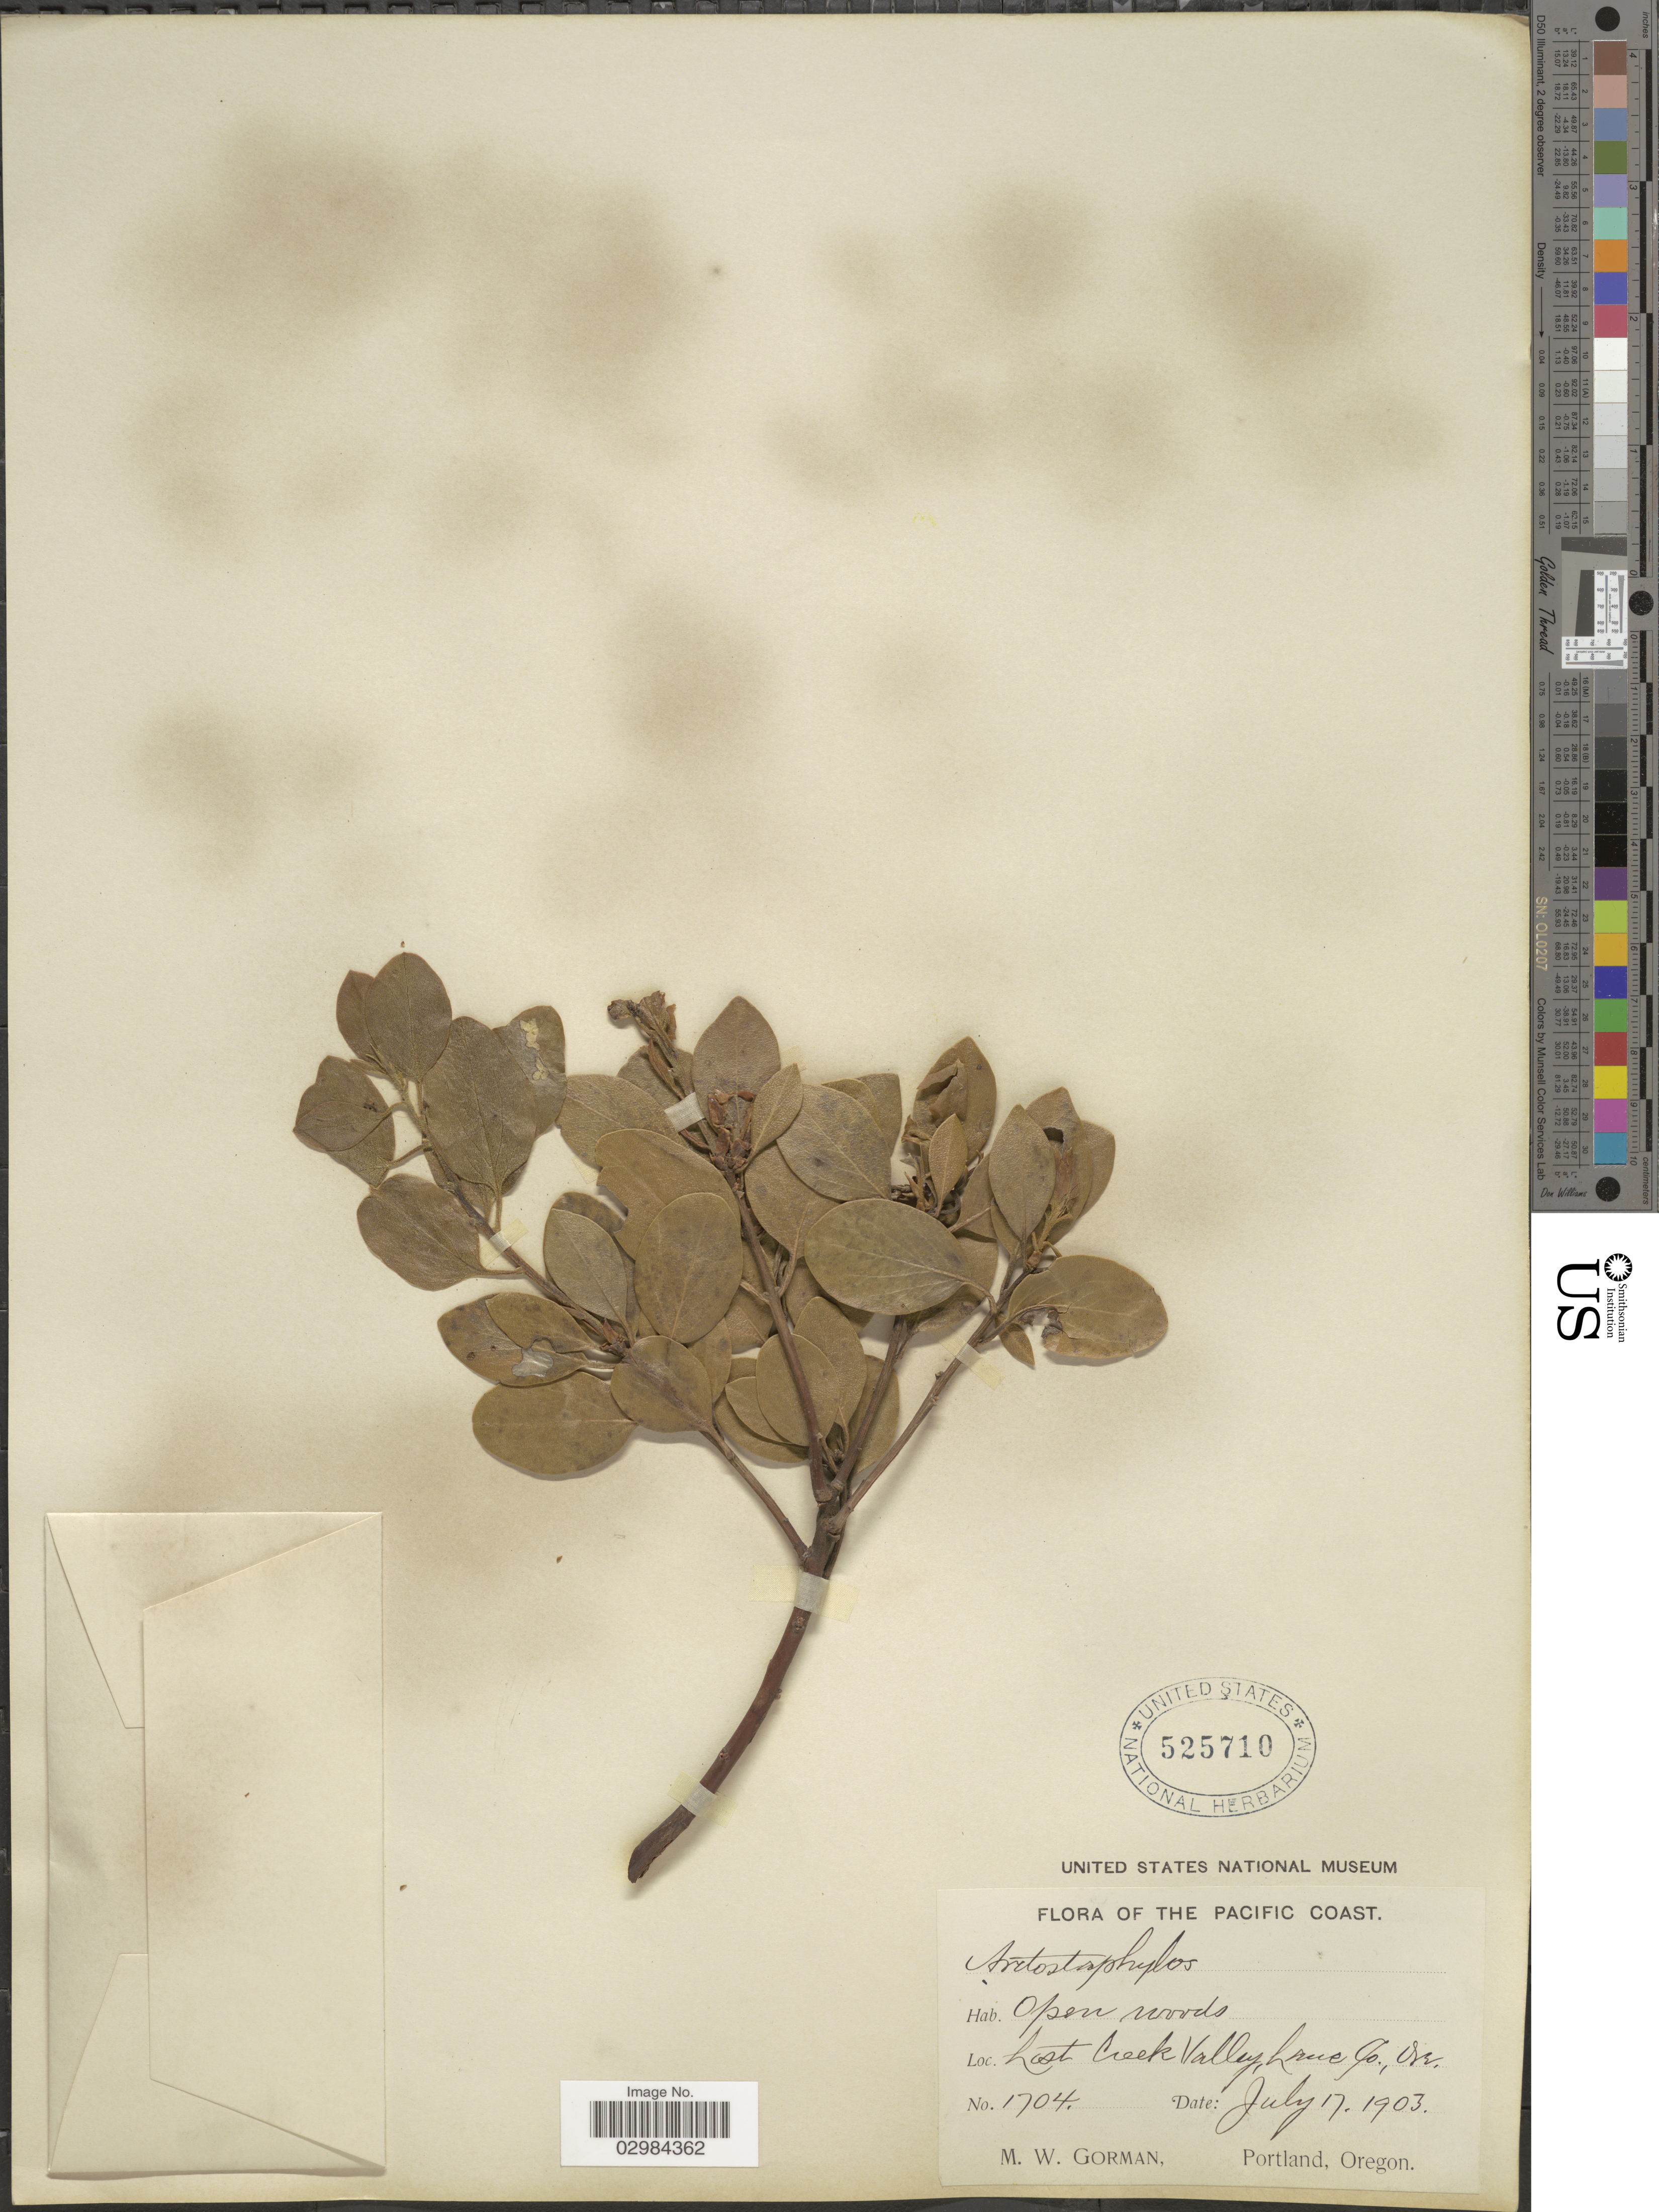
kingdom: Plantae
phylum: Tracheophyta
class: Magnoliopsida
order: Ericales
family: Ericaceae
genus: Arctostaphylos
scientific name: Arctostaphylos patula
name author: Greene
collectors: M. W. Gorman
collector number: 1704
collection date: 1903-07-17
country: United States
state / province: Oregon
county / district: Lane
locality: The Pacific Coast, Lost Creek Valley, Lane Co.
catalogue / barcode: US 525710